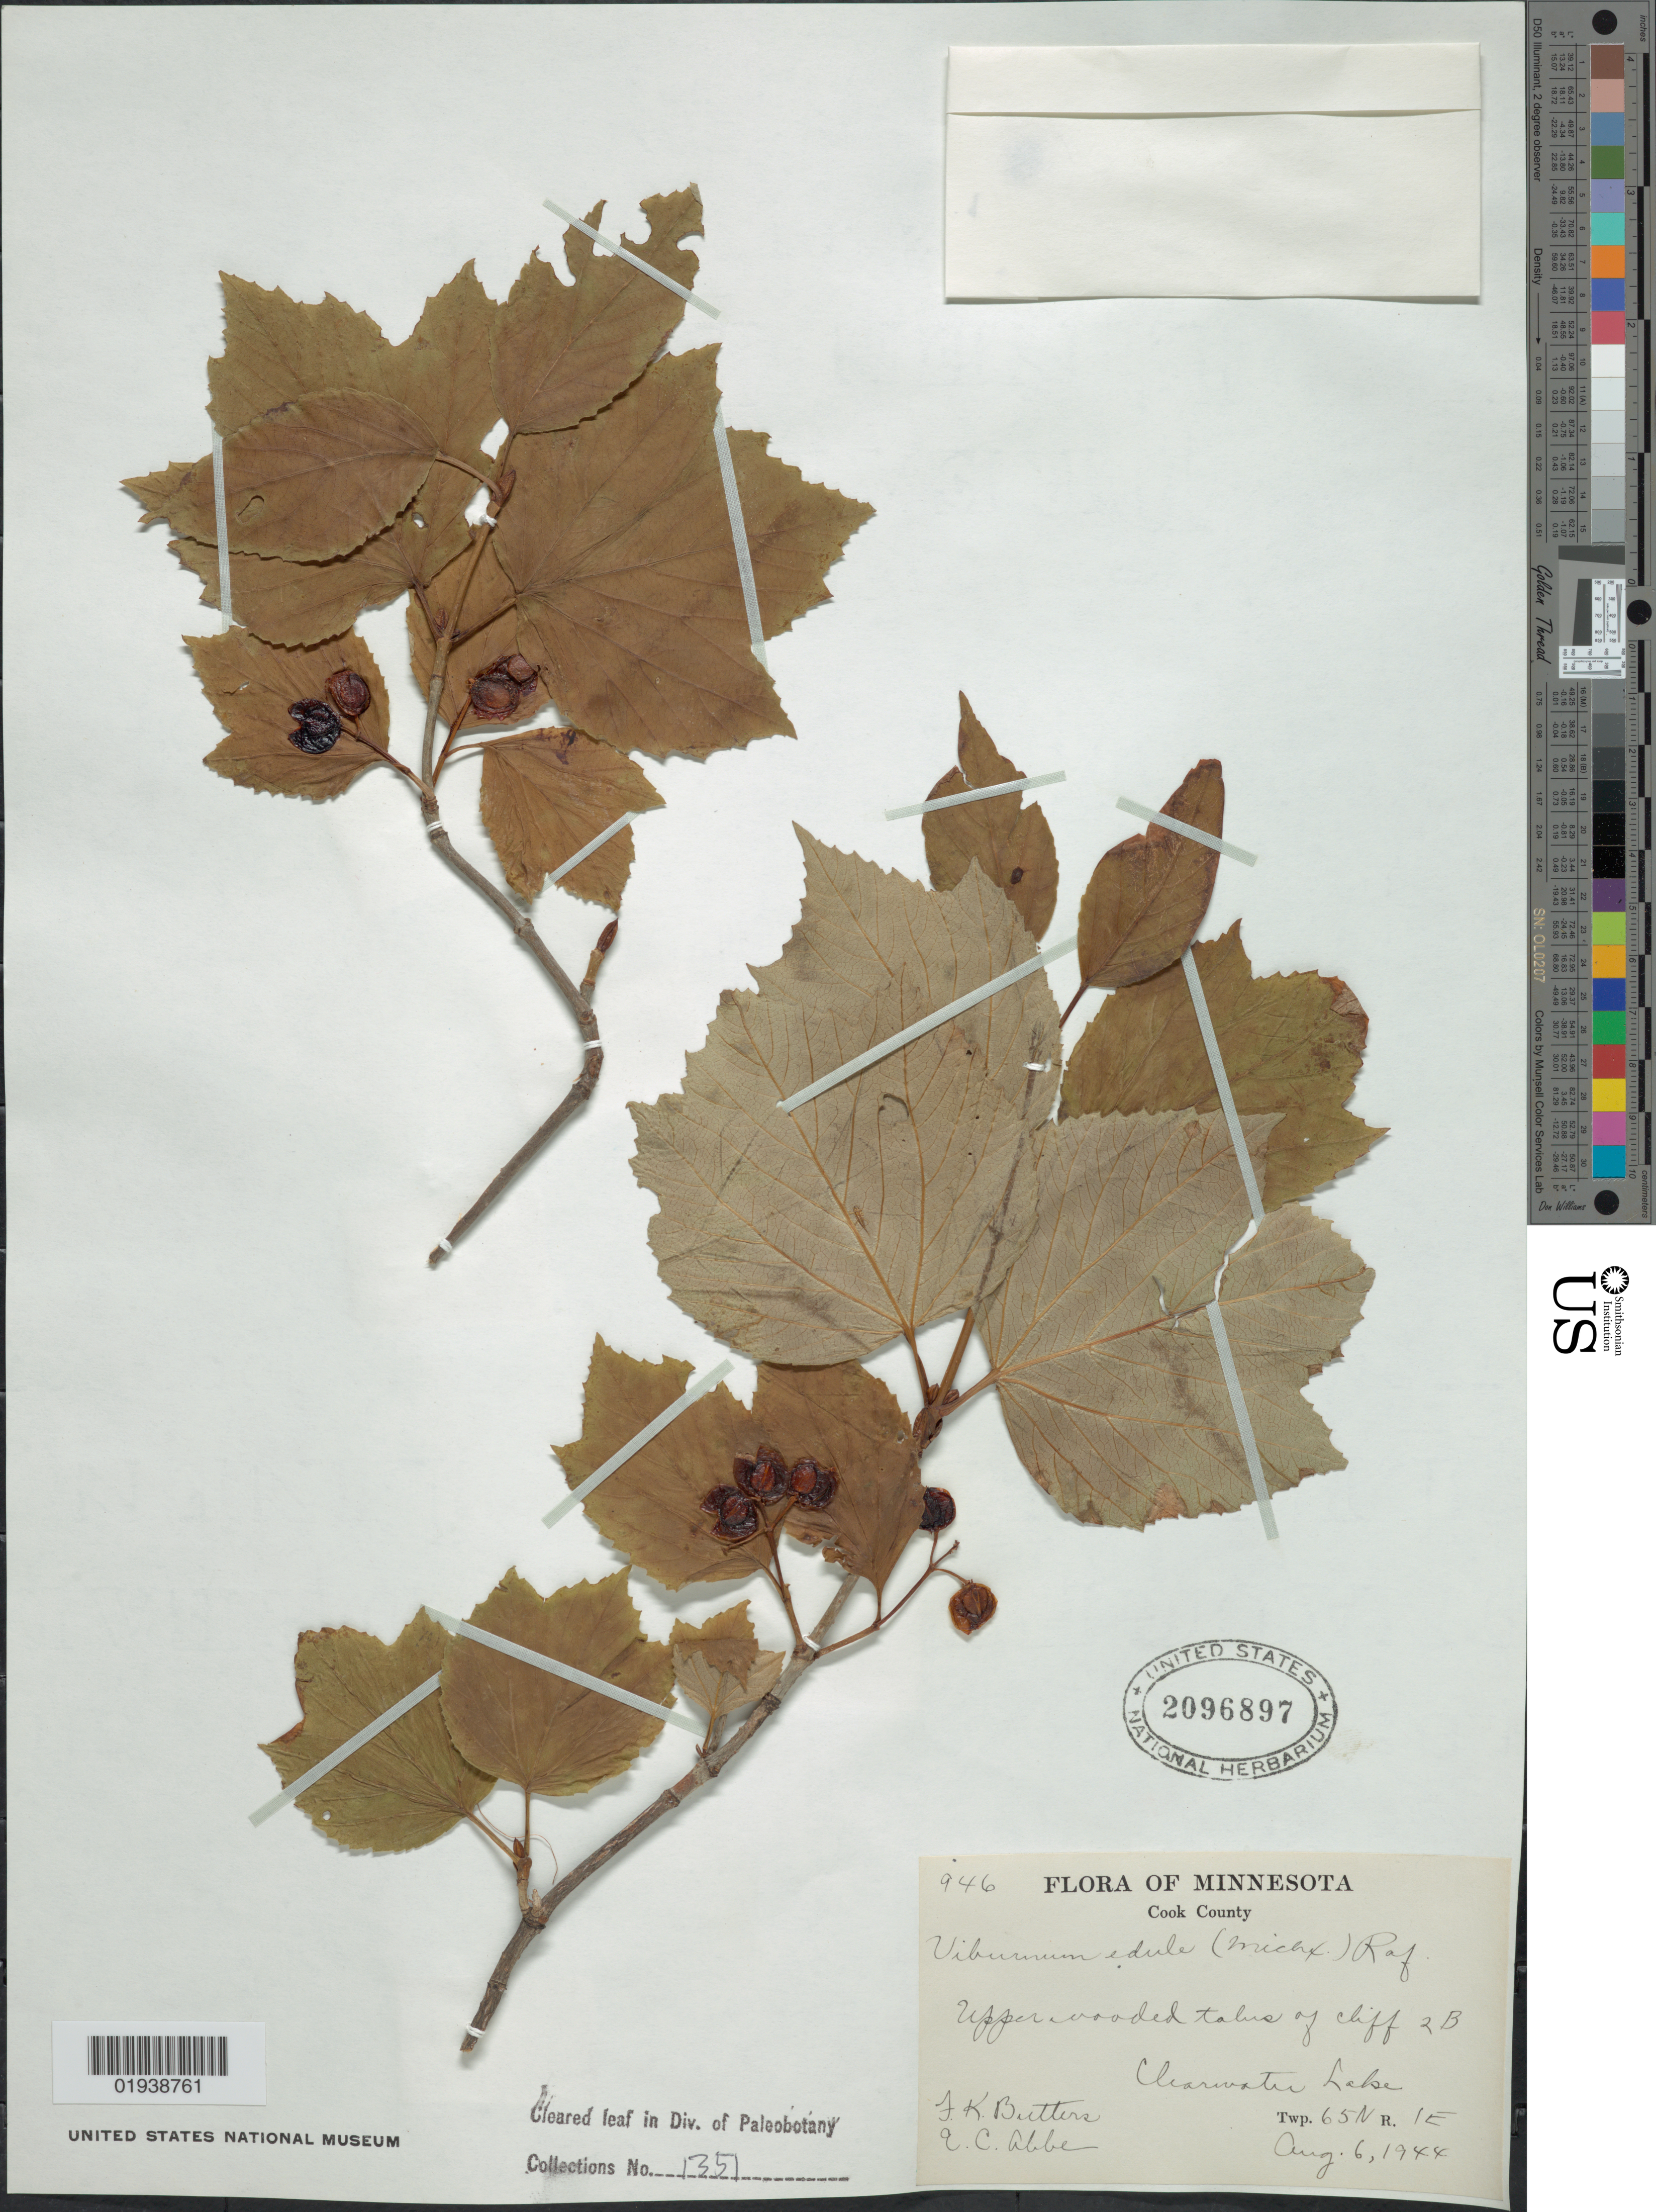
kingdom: Plantae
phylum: Tracheophyta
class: Magnoliopsida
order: Dipsacales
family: Viburnaceae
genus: Viburnum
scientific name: Viburnum edule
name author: (Michx.) Raf.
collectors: F. K. Butters & E. C. Abbe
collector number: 946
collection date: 1944-08-06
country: United States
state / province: Minnesota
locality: Cook County. Clearwater Lake. Twp. 65 N R. 1E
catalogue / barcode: US 2096897